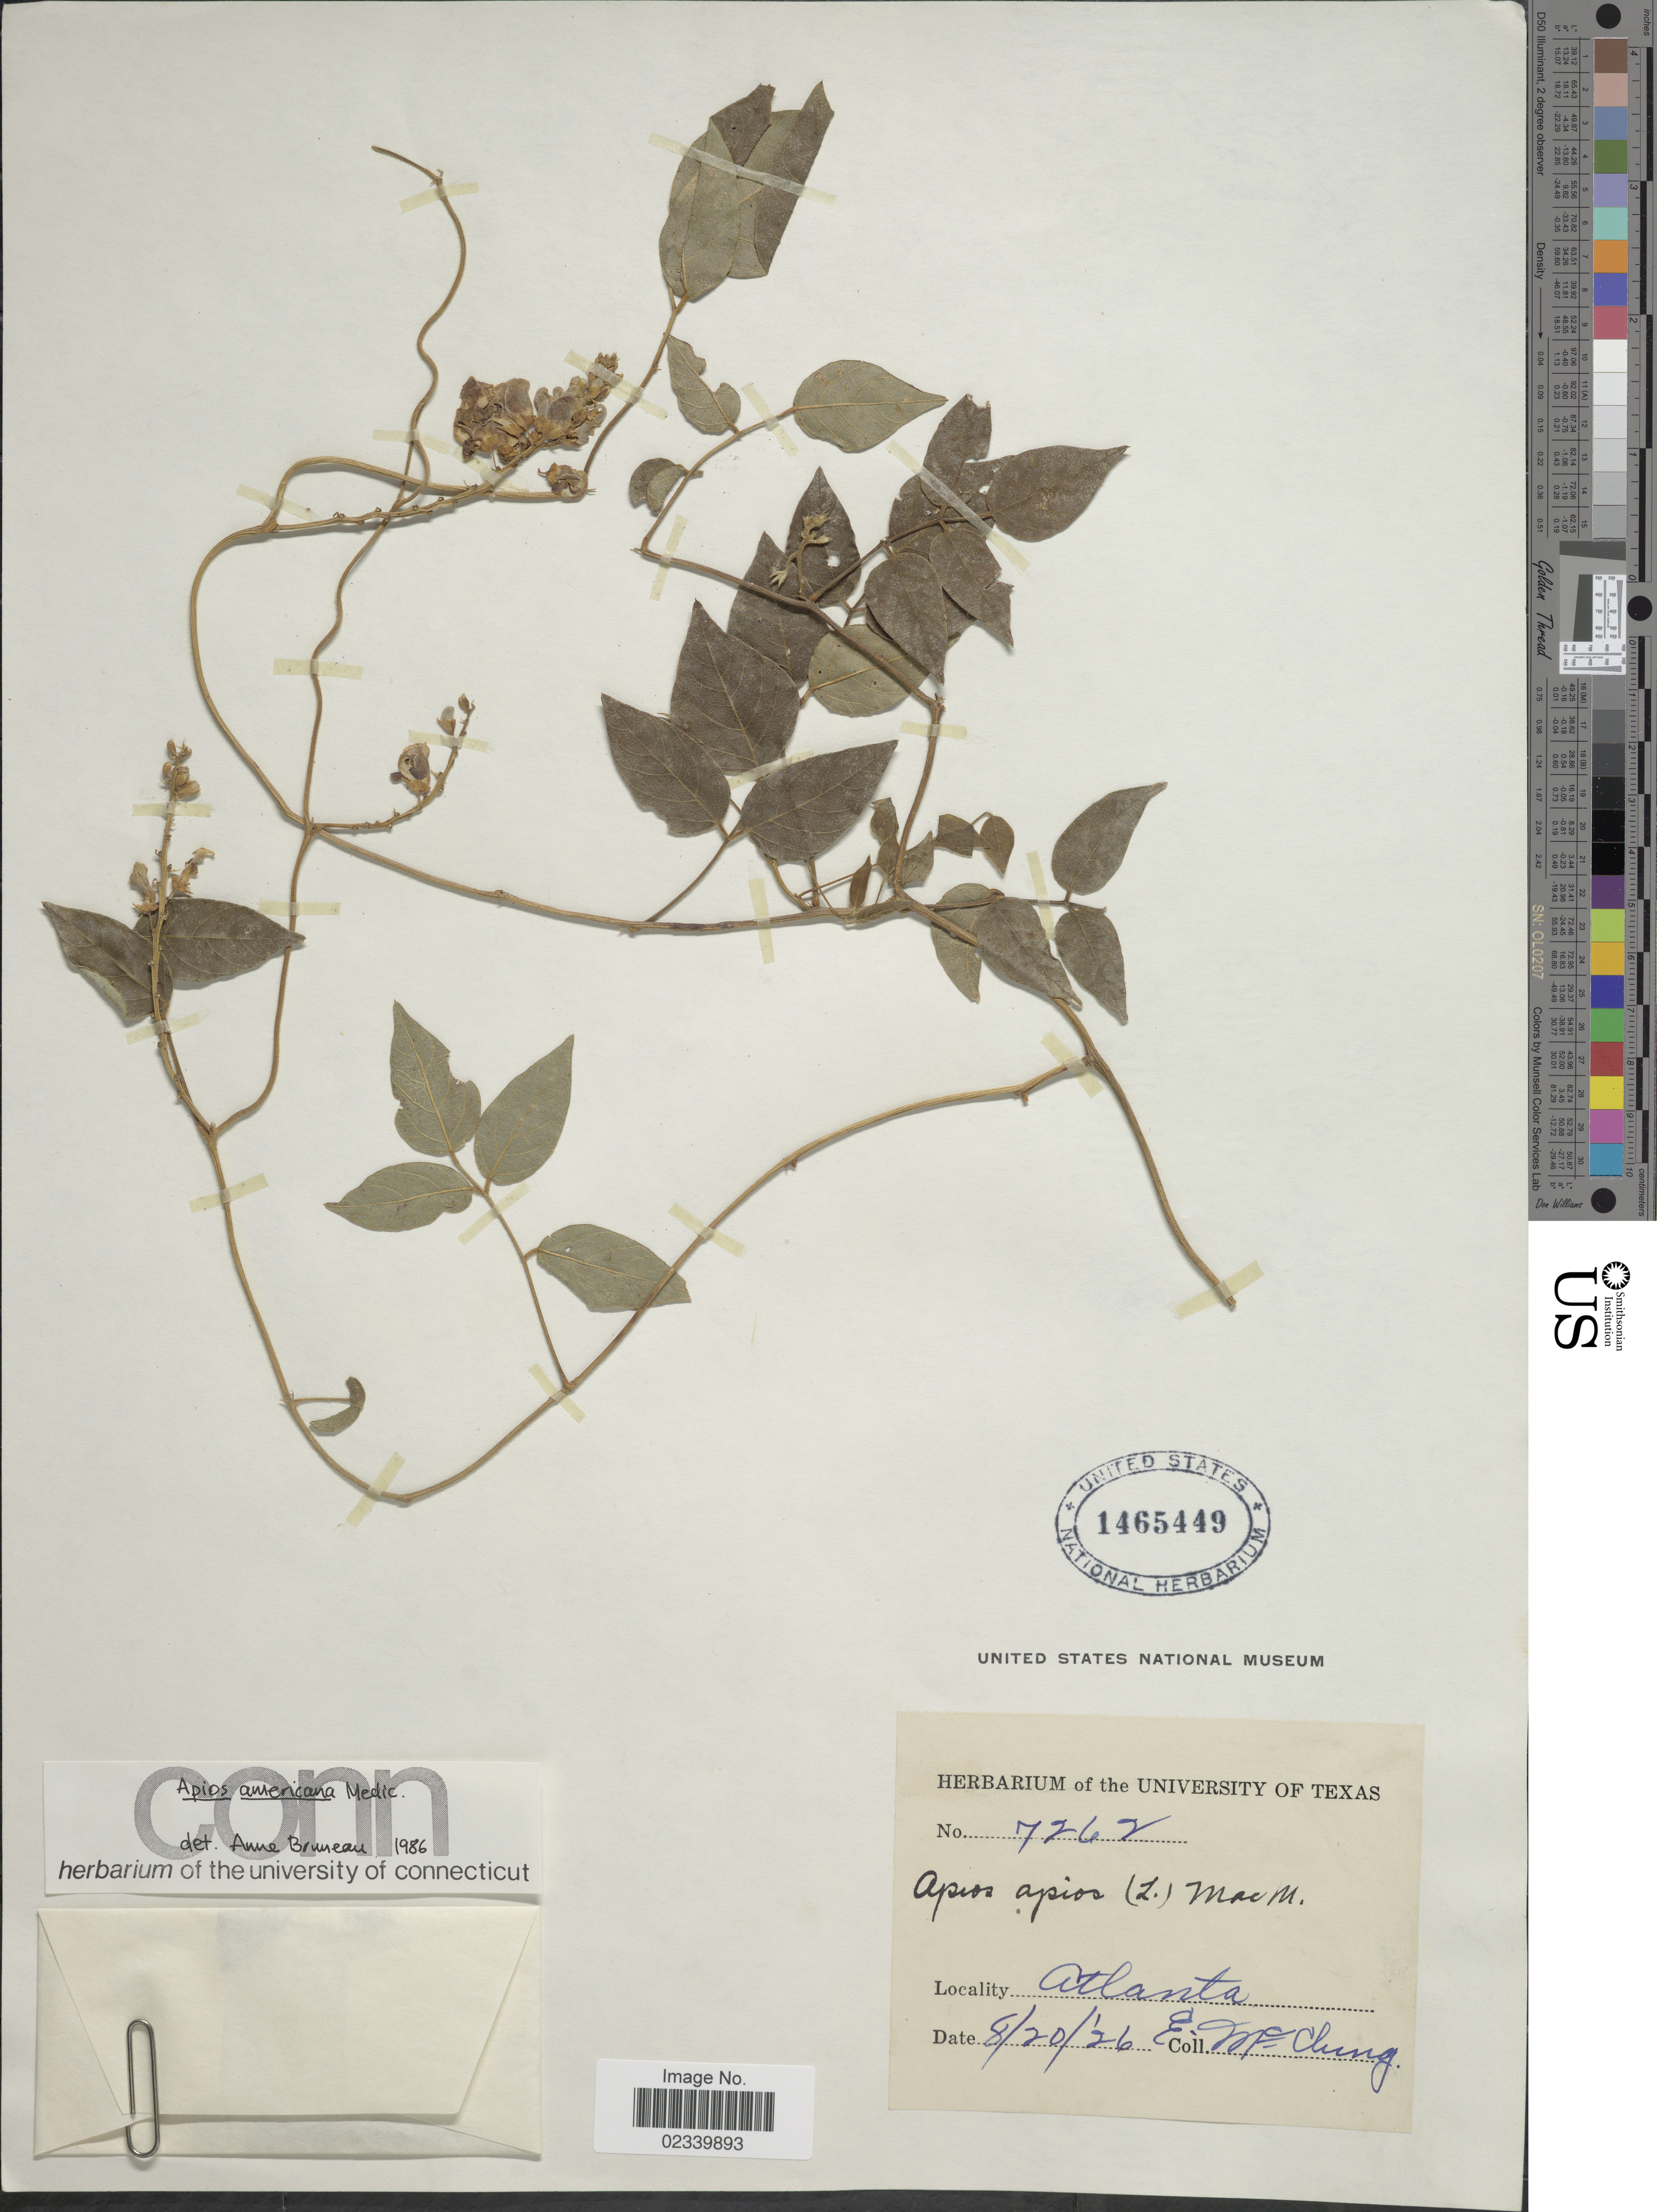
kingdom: Plantae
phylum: Tracheophyta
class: Magnoliopsida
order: Fabales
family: Fabaceae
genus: Apios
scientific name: Apios americana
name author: Medik.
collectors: E. Mcclung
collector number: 7262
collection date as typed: Transcribed d/m/y: 20/8/26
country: United States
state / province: Georgia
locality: Atlanta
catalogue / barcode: US 1465449